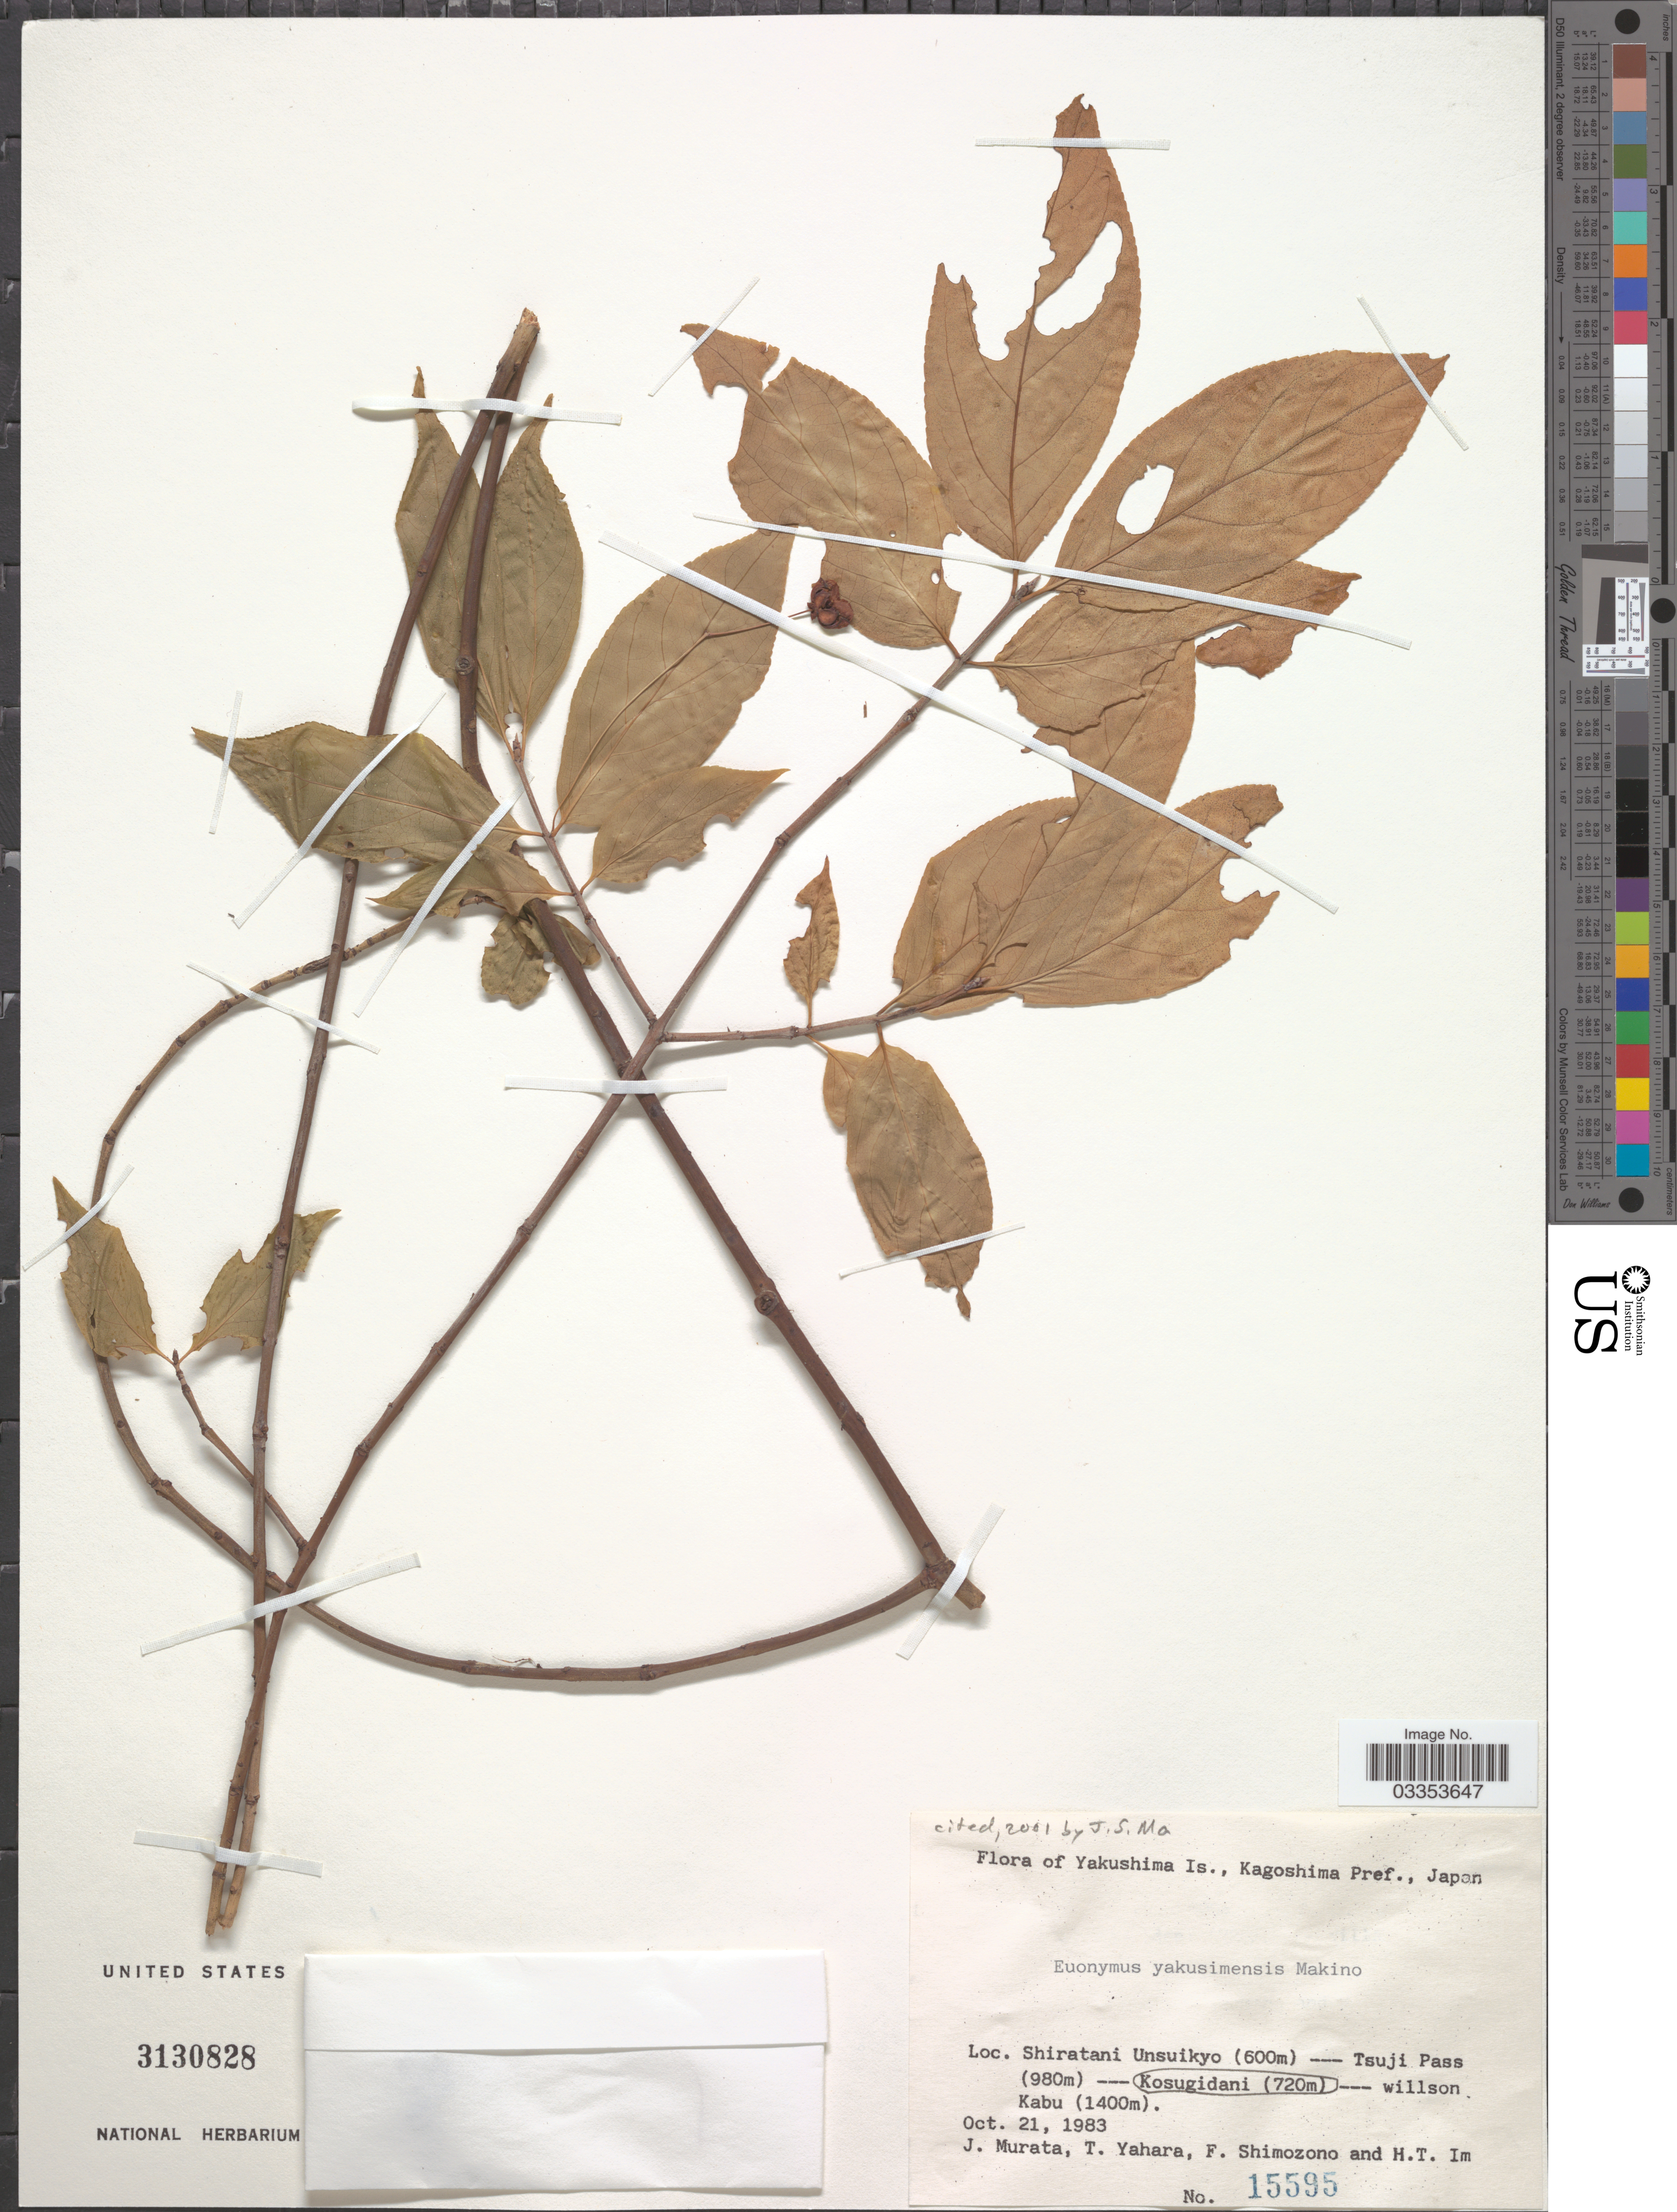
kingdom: Plantae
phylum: Tracheophyta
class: Magnoliopsida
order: Celastrales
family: Celastraceae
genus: Euonymus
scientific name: Euonymus yakushimensis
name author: Makino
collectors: J. Murata, T. Yahara, F. Shimozono & H. Im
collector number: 15595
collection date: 1983-10-21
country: Japan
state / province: Kagosima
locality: Yakushima Is., Kagoshima Pref. Shiratani Unsuikyo, Kosugidani.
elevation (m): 720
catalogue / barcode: US 3130828